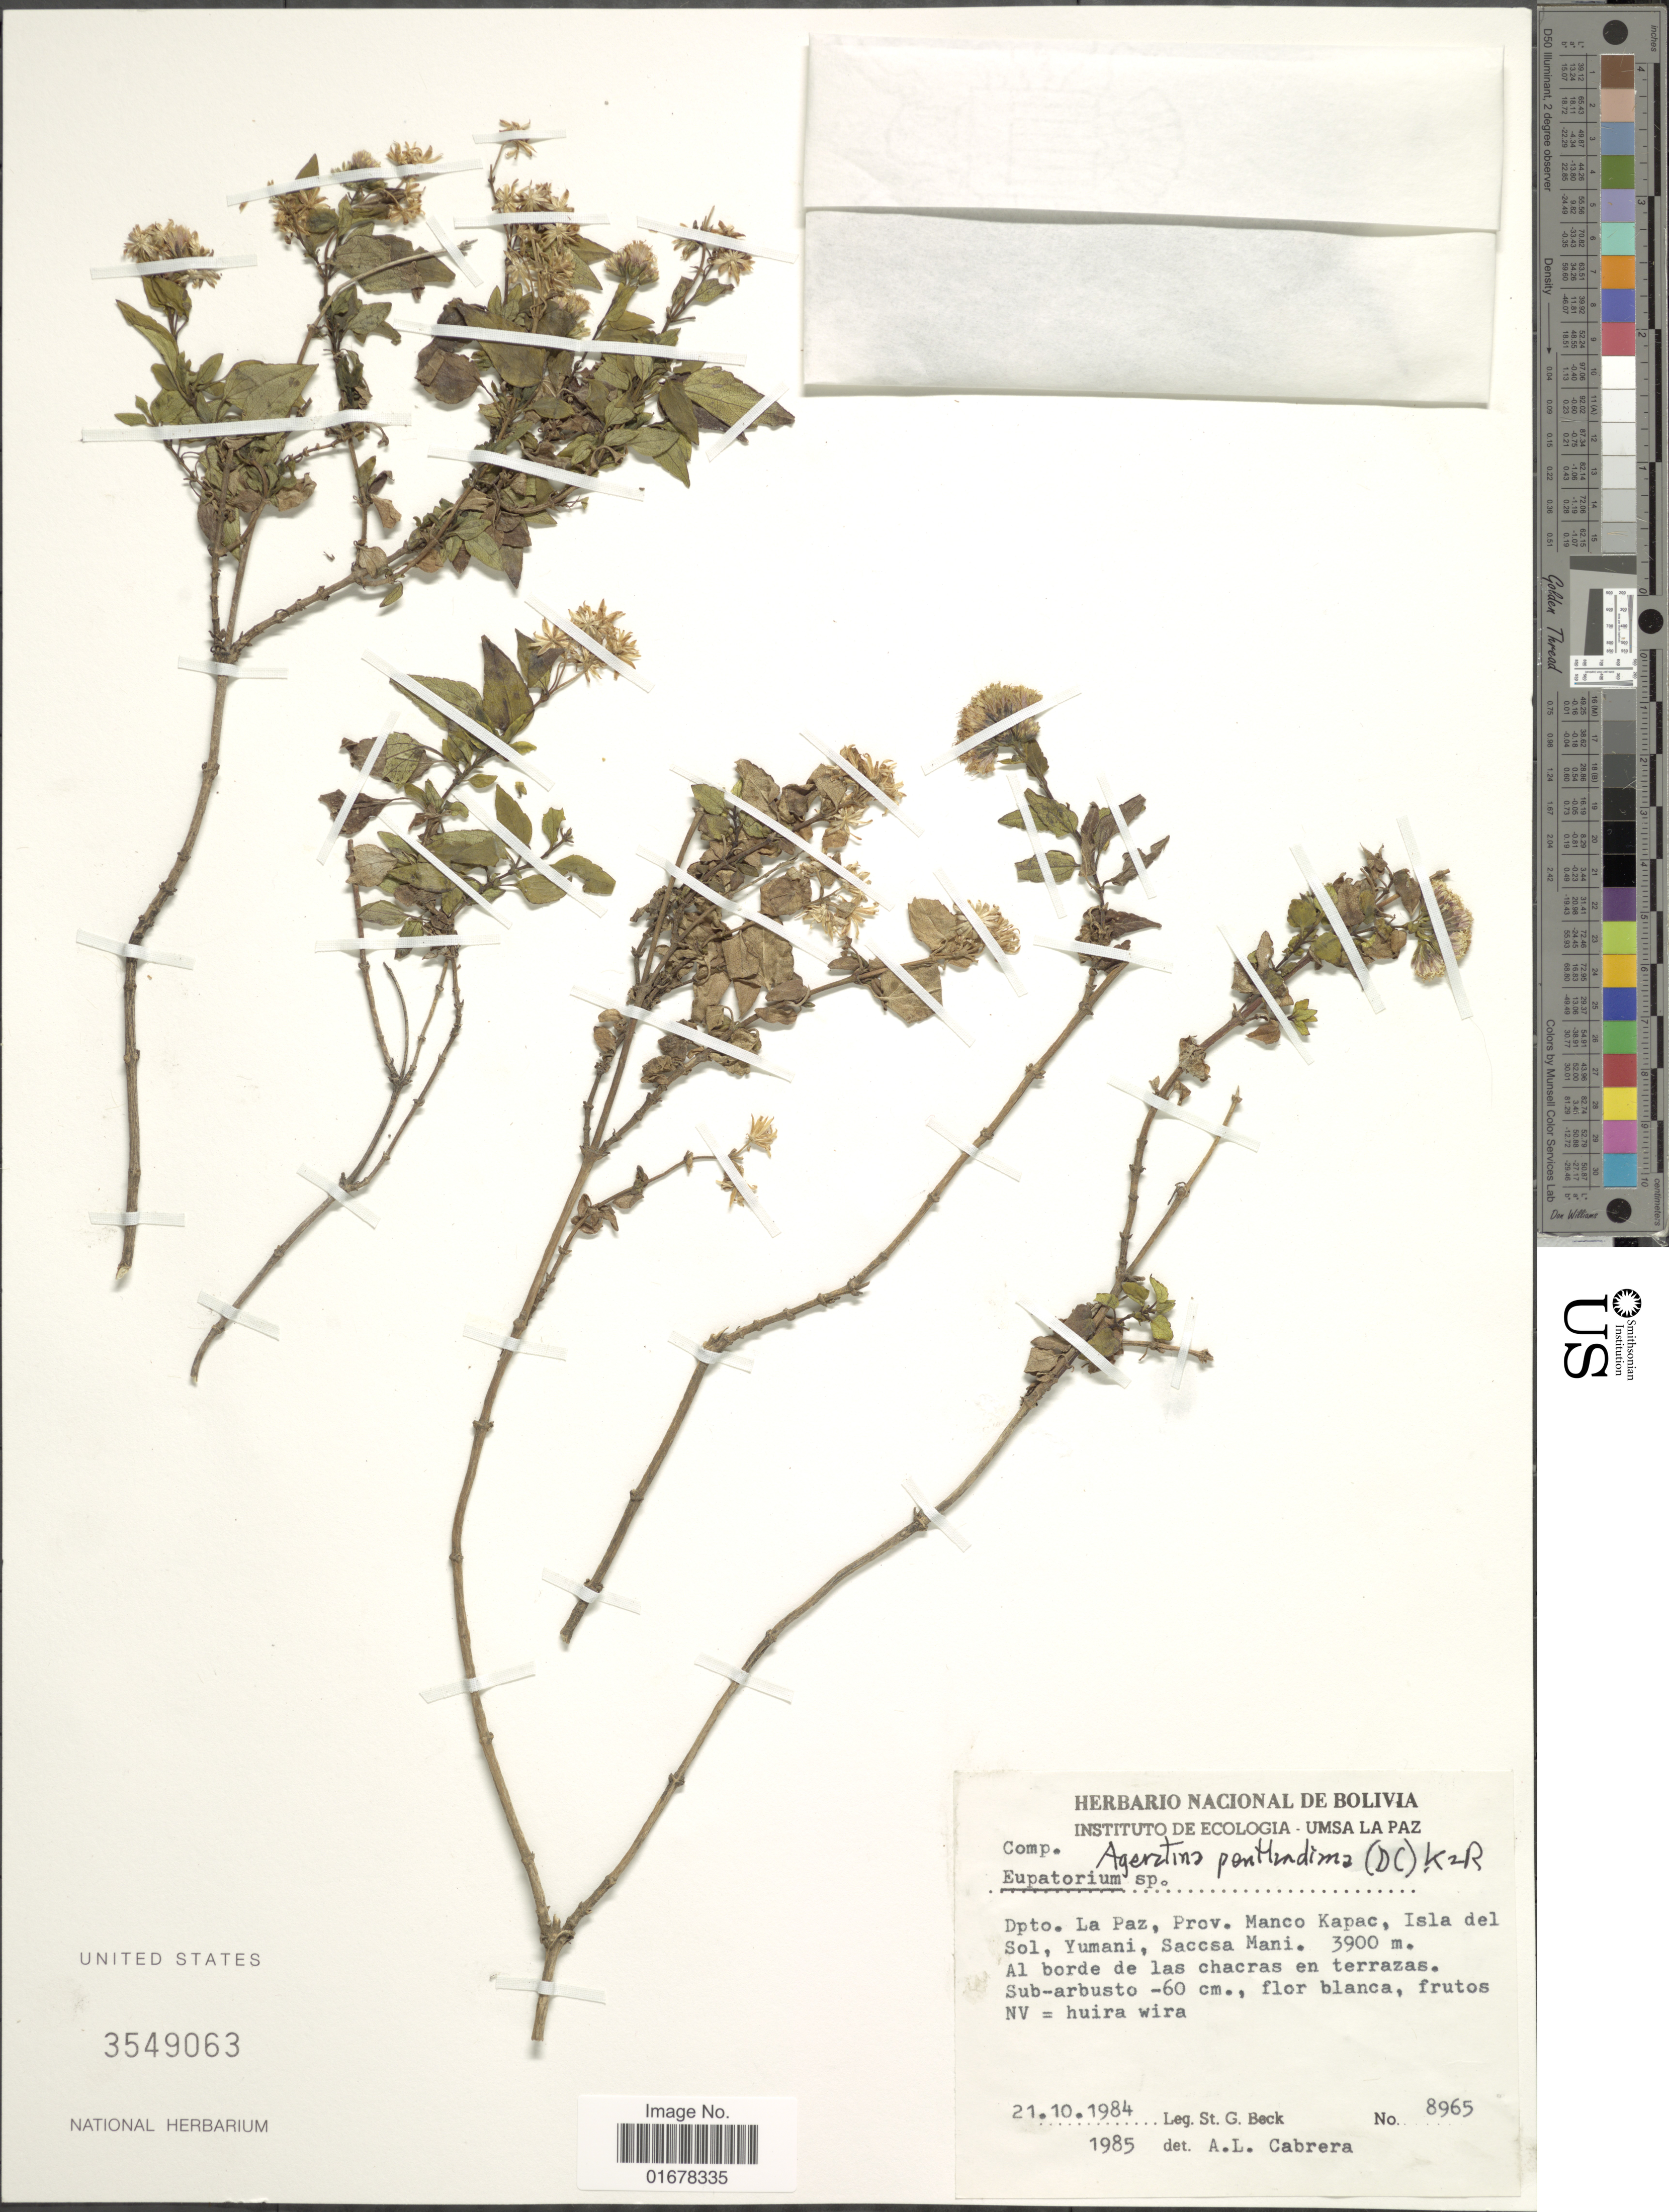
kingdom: Plantae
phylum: Tracheophyta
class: Magnoliopsida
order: Asterales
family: Asteraceae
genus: Ageratina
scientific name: Ageratina pentlandiana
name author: (DC.) R.M. King & H. Rob.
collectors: S. G. Beck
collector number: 8965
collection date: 1984-10-21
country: Bolivia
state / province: La Paz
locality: Dpto. La Paz, Prov. Manco Kapac, Isla del Sol, Yumani, Saccsa Mani, Al borde de las chacras en terrazas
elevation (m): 3900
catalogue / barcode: US 3549063